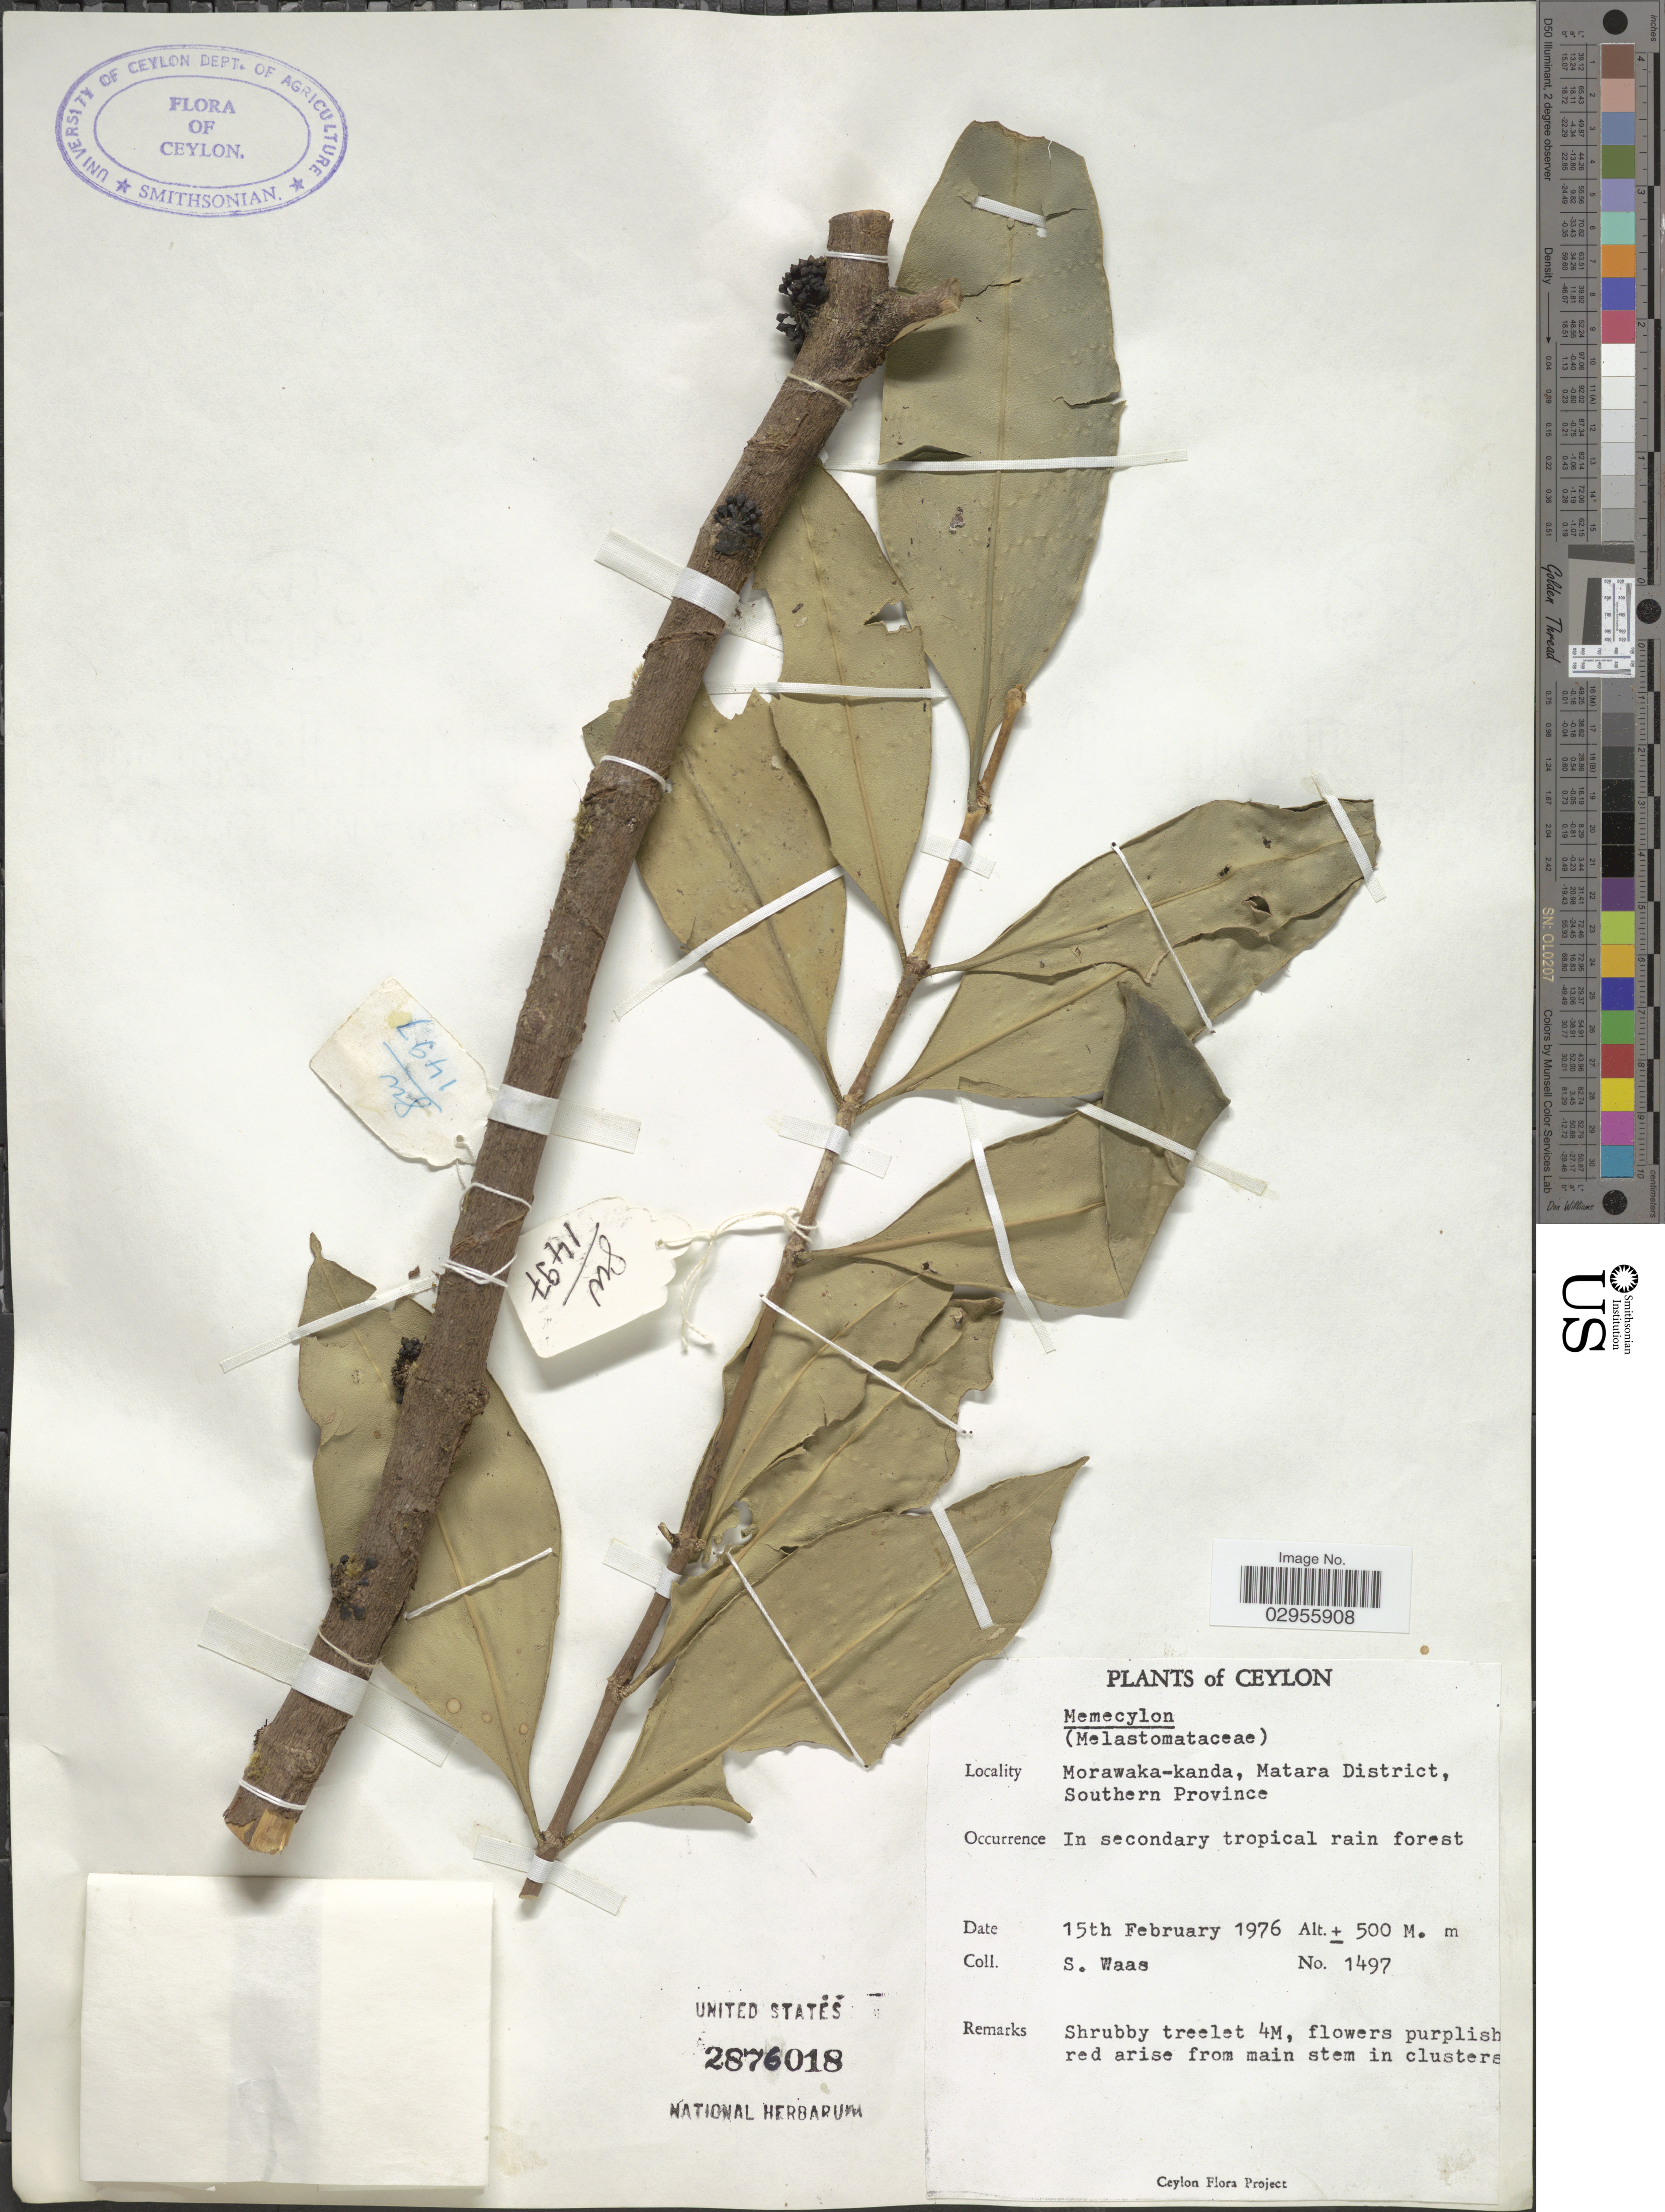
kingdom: Plantae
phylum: Tracheophyta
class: Magnoliopsida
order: Myrtales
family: Melastomataceae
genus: Memecylon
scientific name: Memecylon sp.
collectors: S. Waas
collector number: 1497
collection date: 1976-02-15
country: Sri Lanka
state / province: Southern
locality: Ceylon. Morawaka-kanda, Matara District.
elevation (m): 500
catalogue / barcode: US 2876018